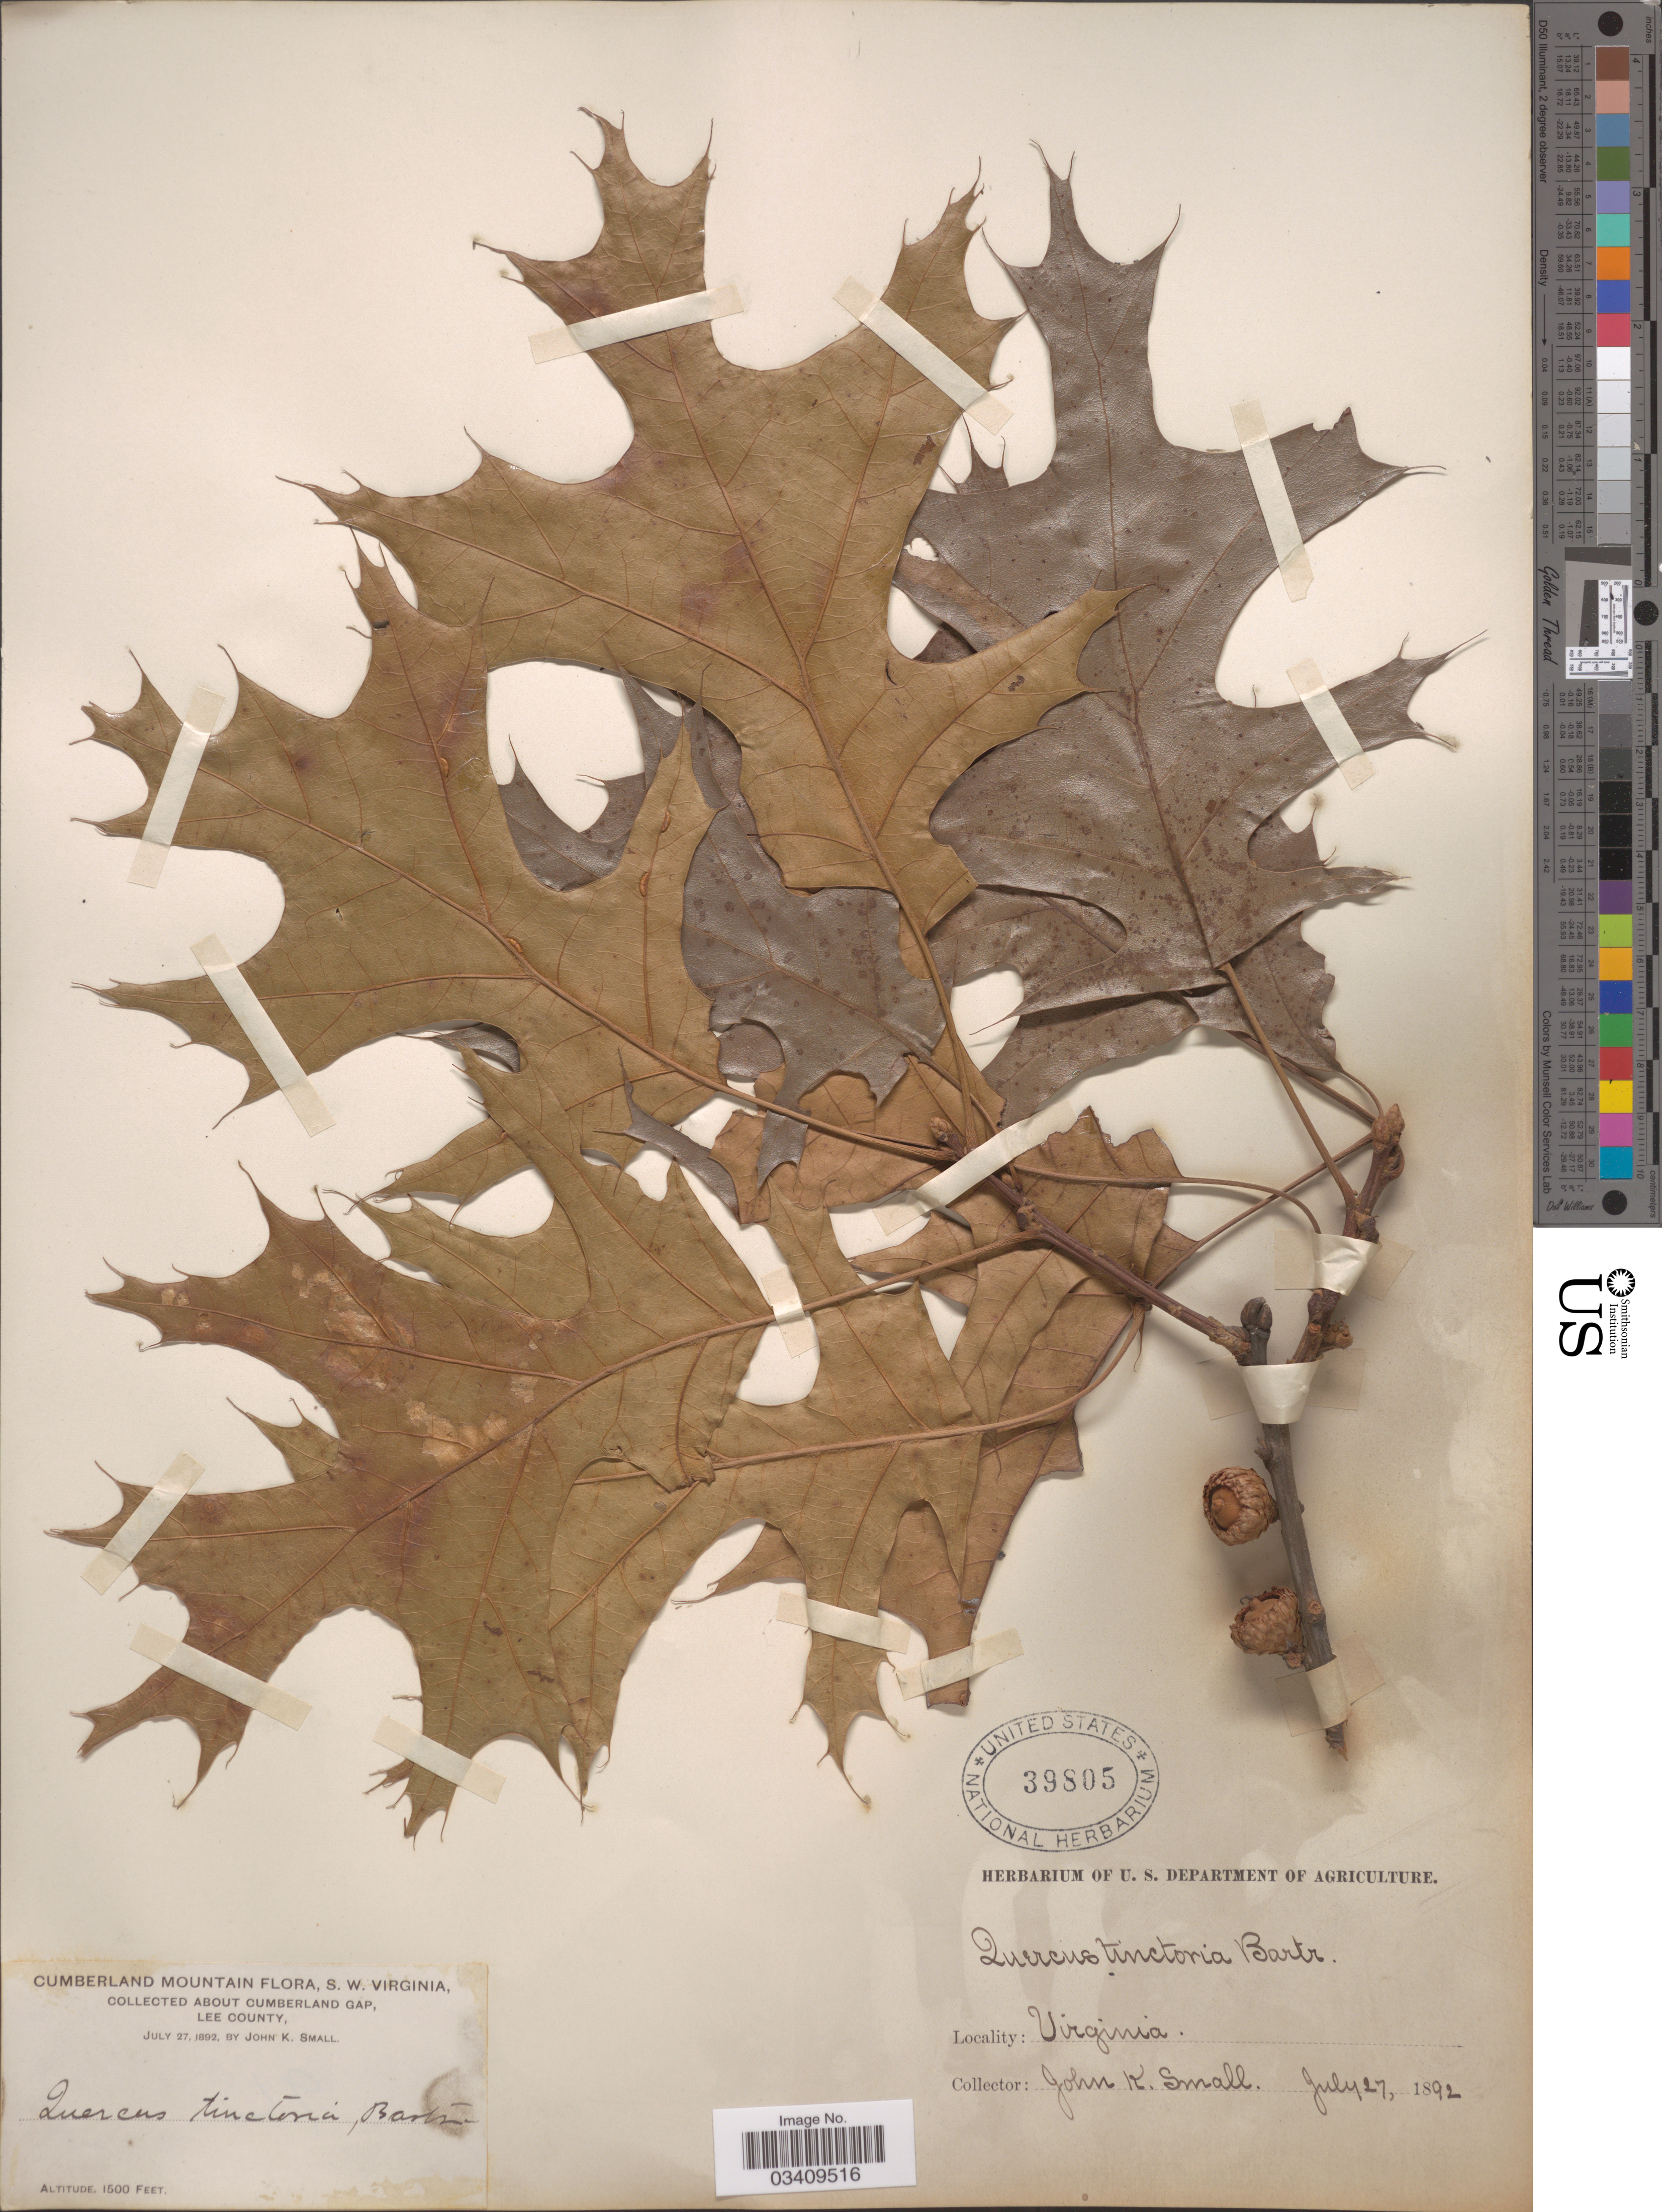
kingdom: Plantae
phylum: Tracheophyta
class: Magnoliopsida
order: Fagales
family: Fagaceae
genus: Quercus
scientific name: Quercus velutina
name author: Lam.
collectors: J. K. Small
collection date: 1892-07-27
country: United States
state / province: Virginia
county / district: Lee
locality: Cumberland Mountain, S. W. Virginia. About Cumberland Gap, Lee County.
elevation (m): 457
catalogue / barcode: US 39805